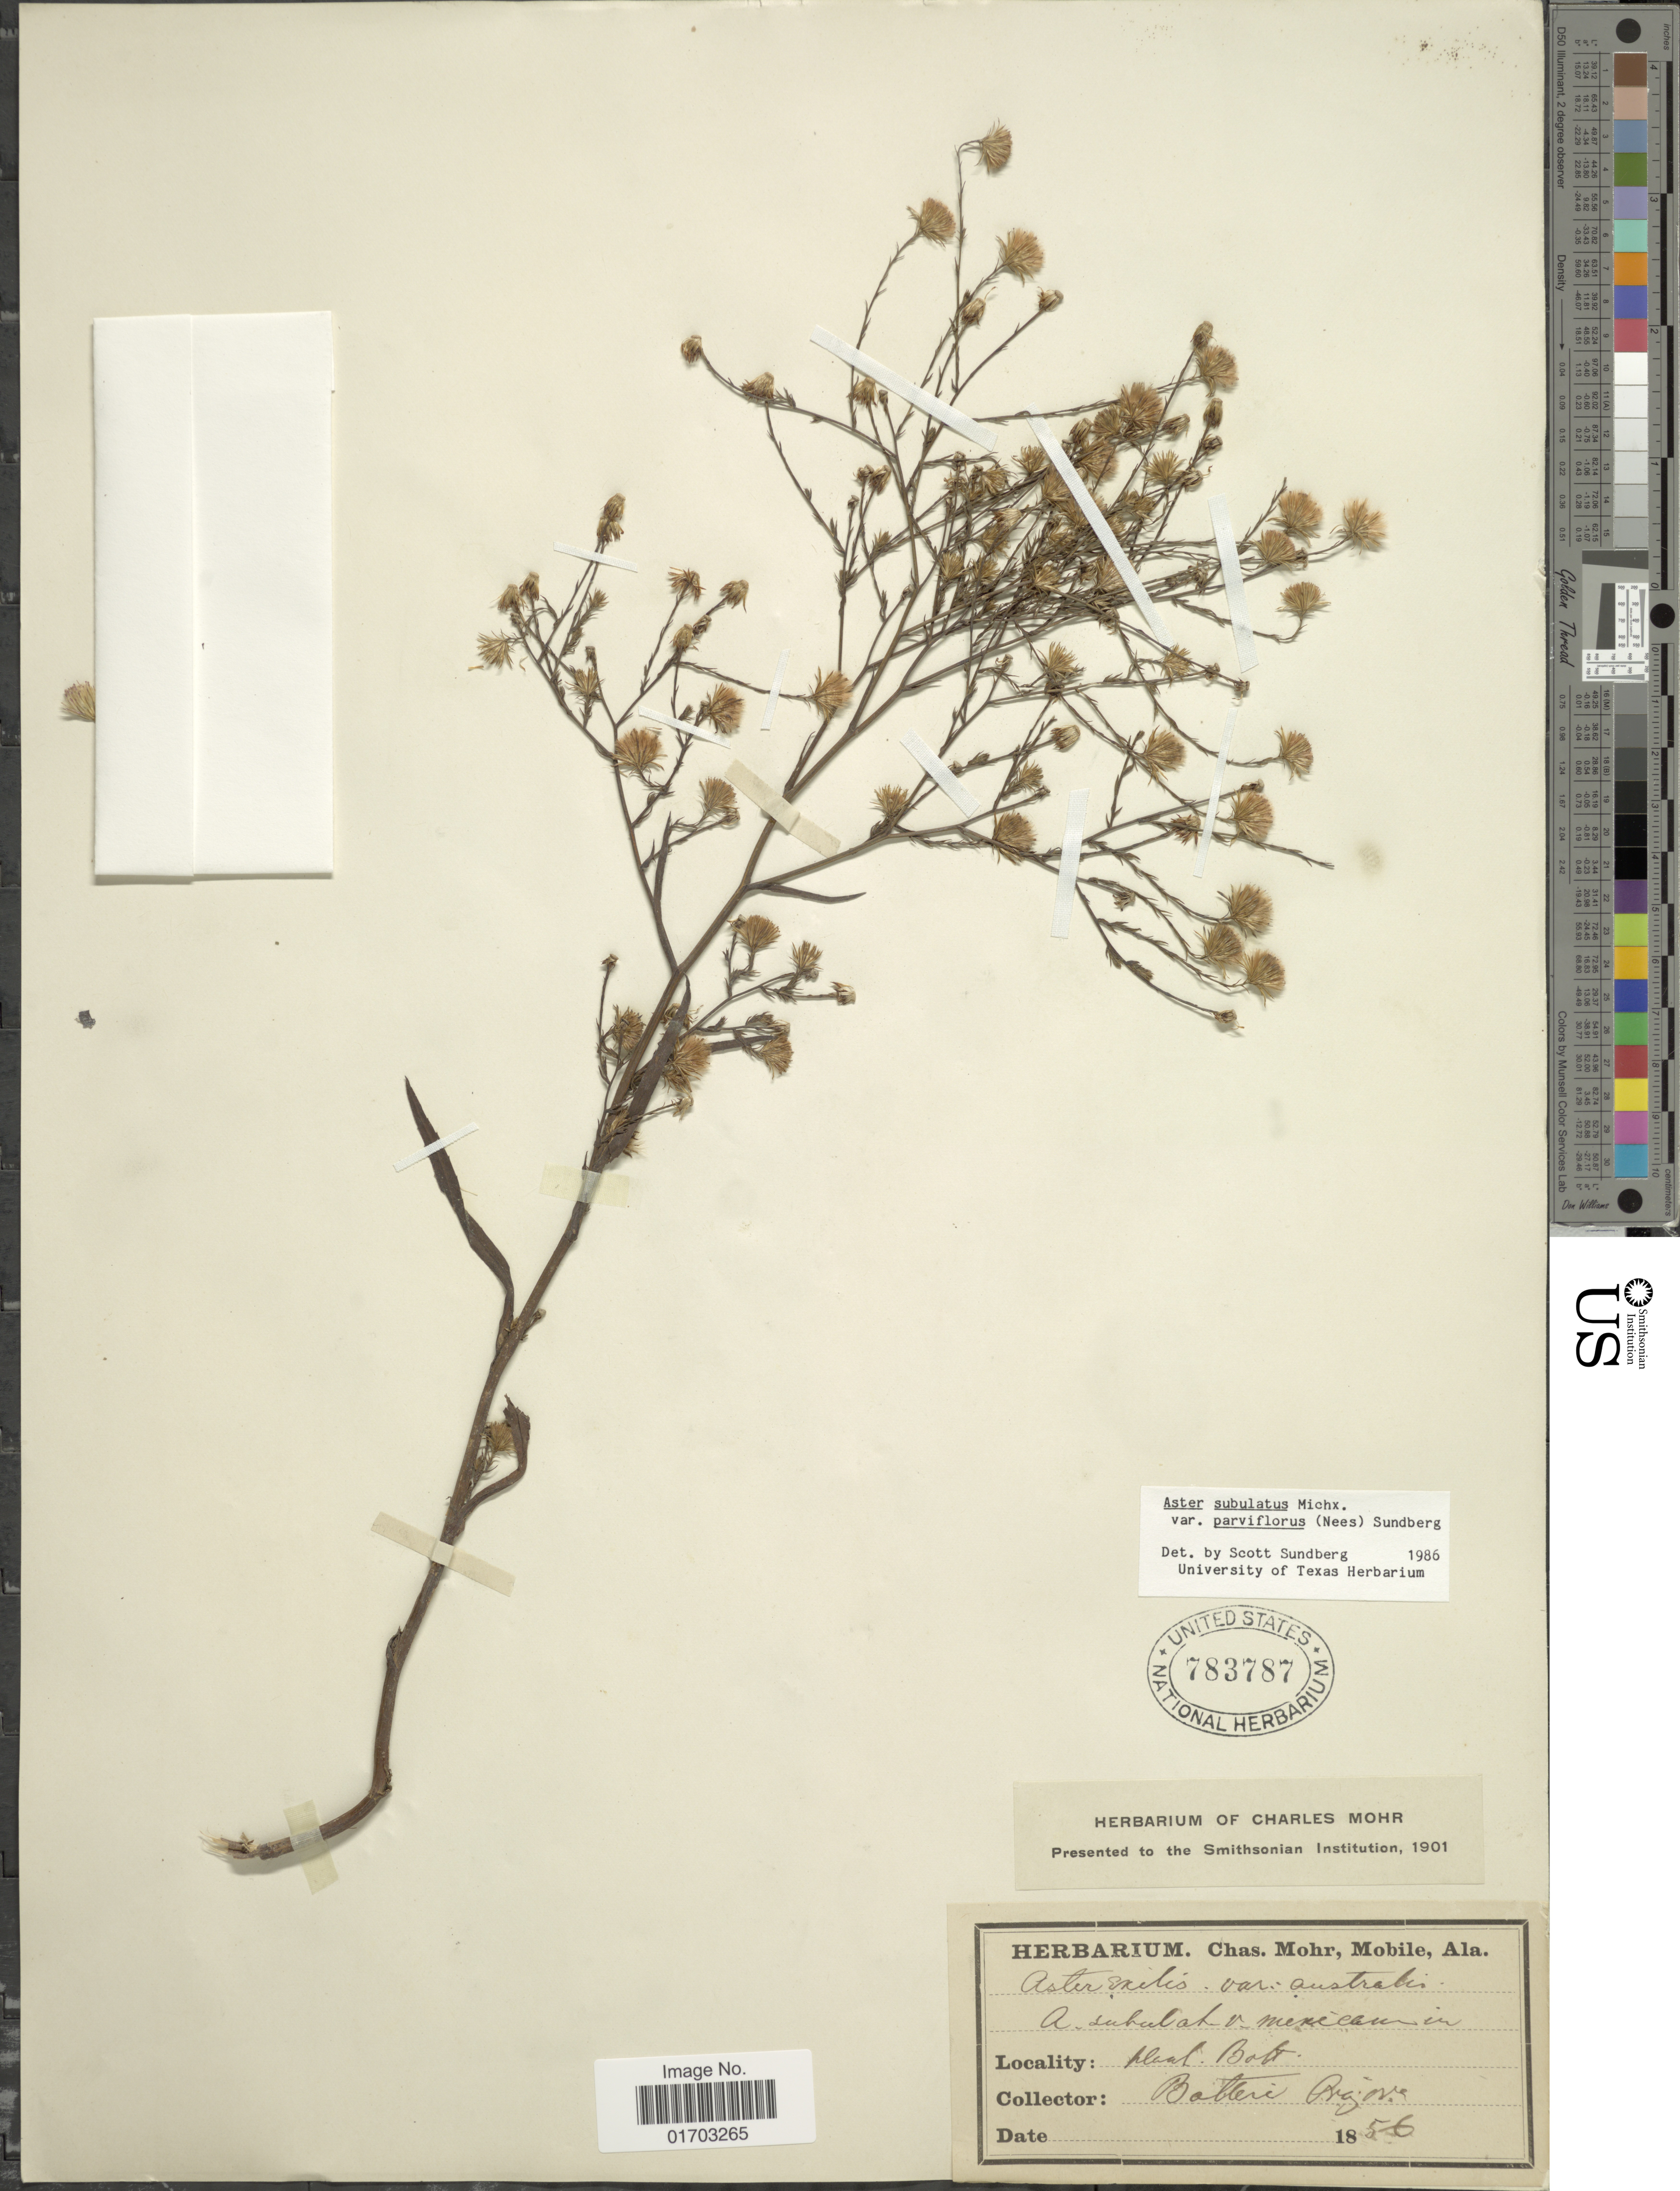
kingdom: Plantae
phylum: Tracheophyta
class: Magnoliopsida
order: Asterales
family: Asteraceae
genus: Symphyotrichum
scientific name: Symphyotrichum subulatum var. parviflorum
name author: (Nees) S.D. Sundb.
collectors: -. Botteri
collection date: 1856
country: Mexico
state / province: Veracruz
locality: Plaal, Bott. [interpreted], Orizava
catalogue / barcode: US 783787